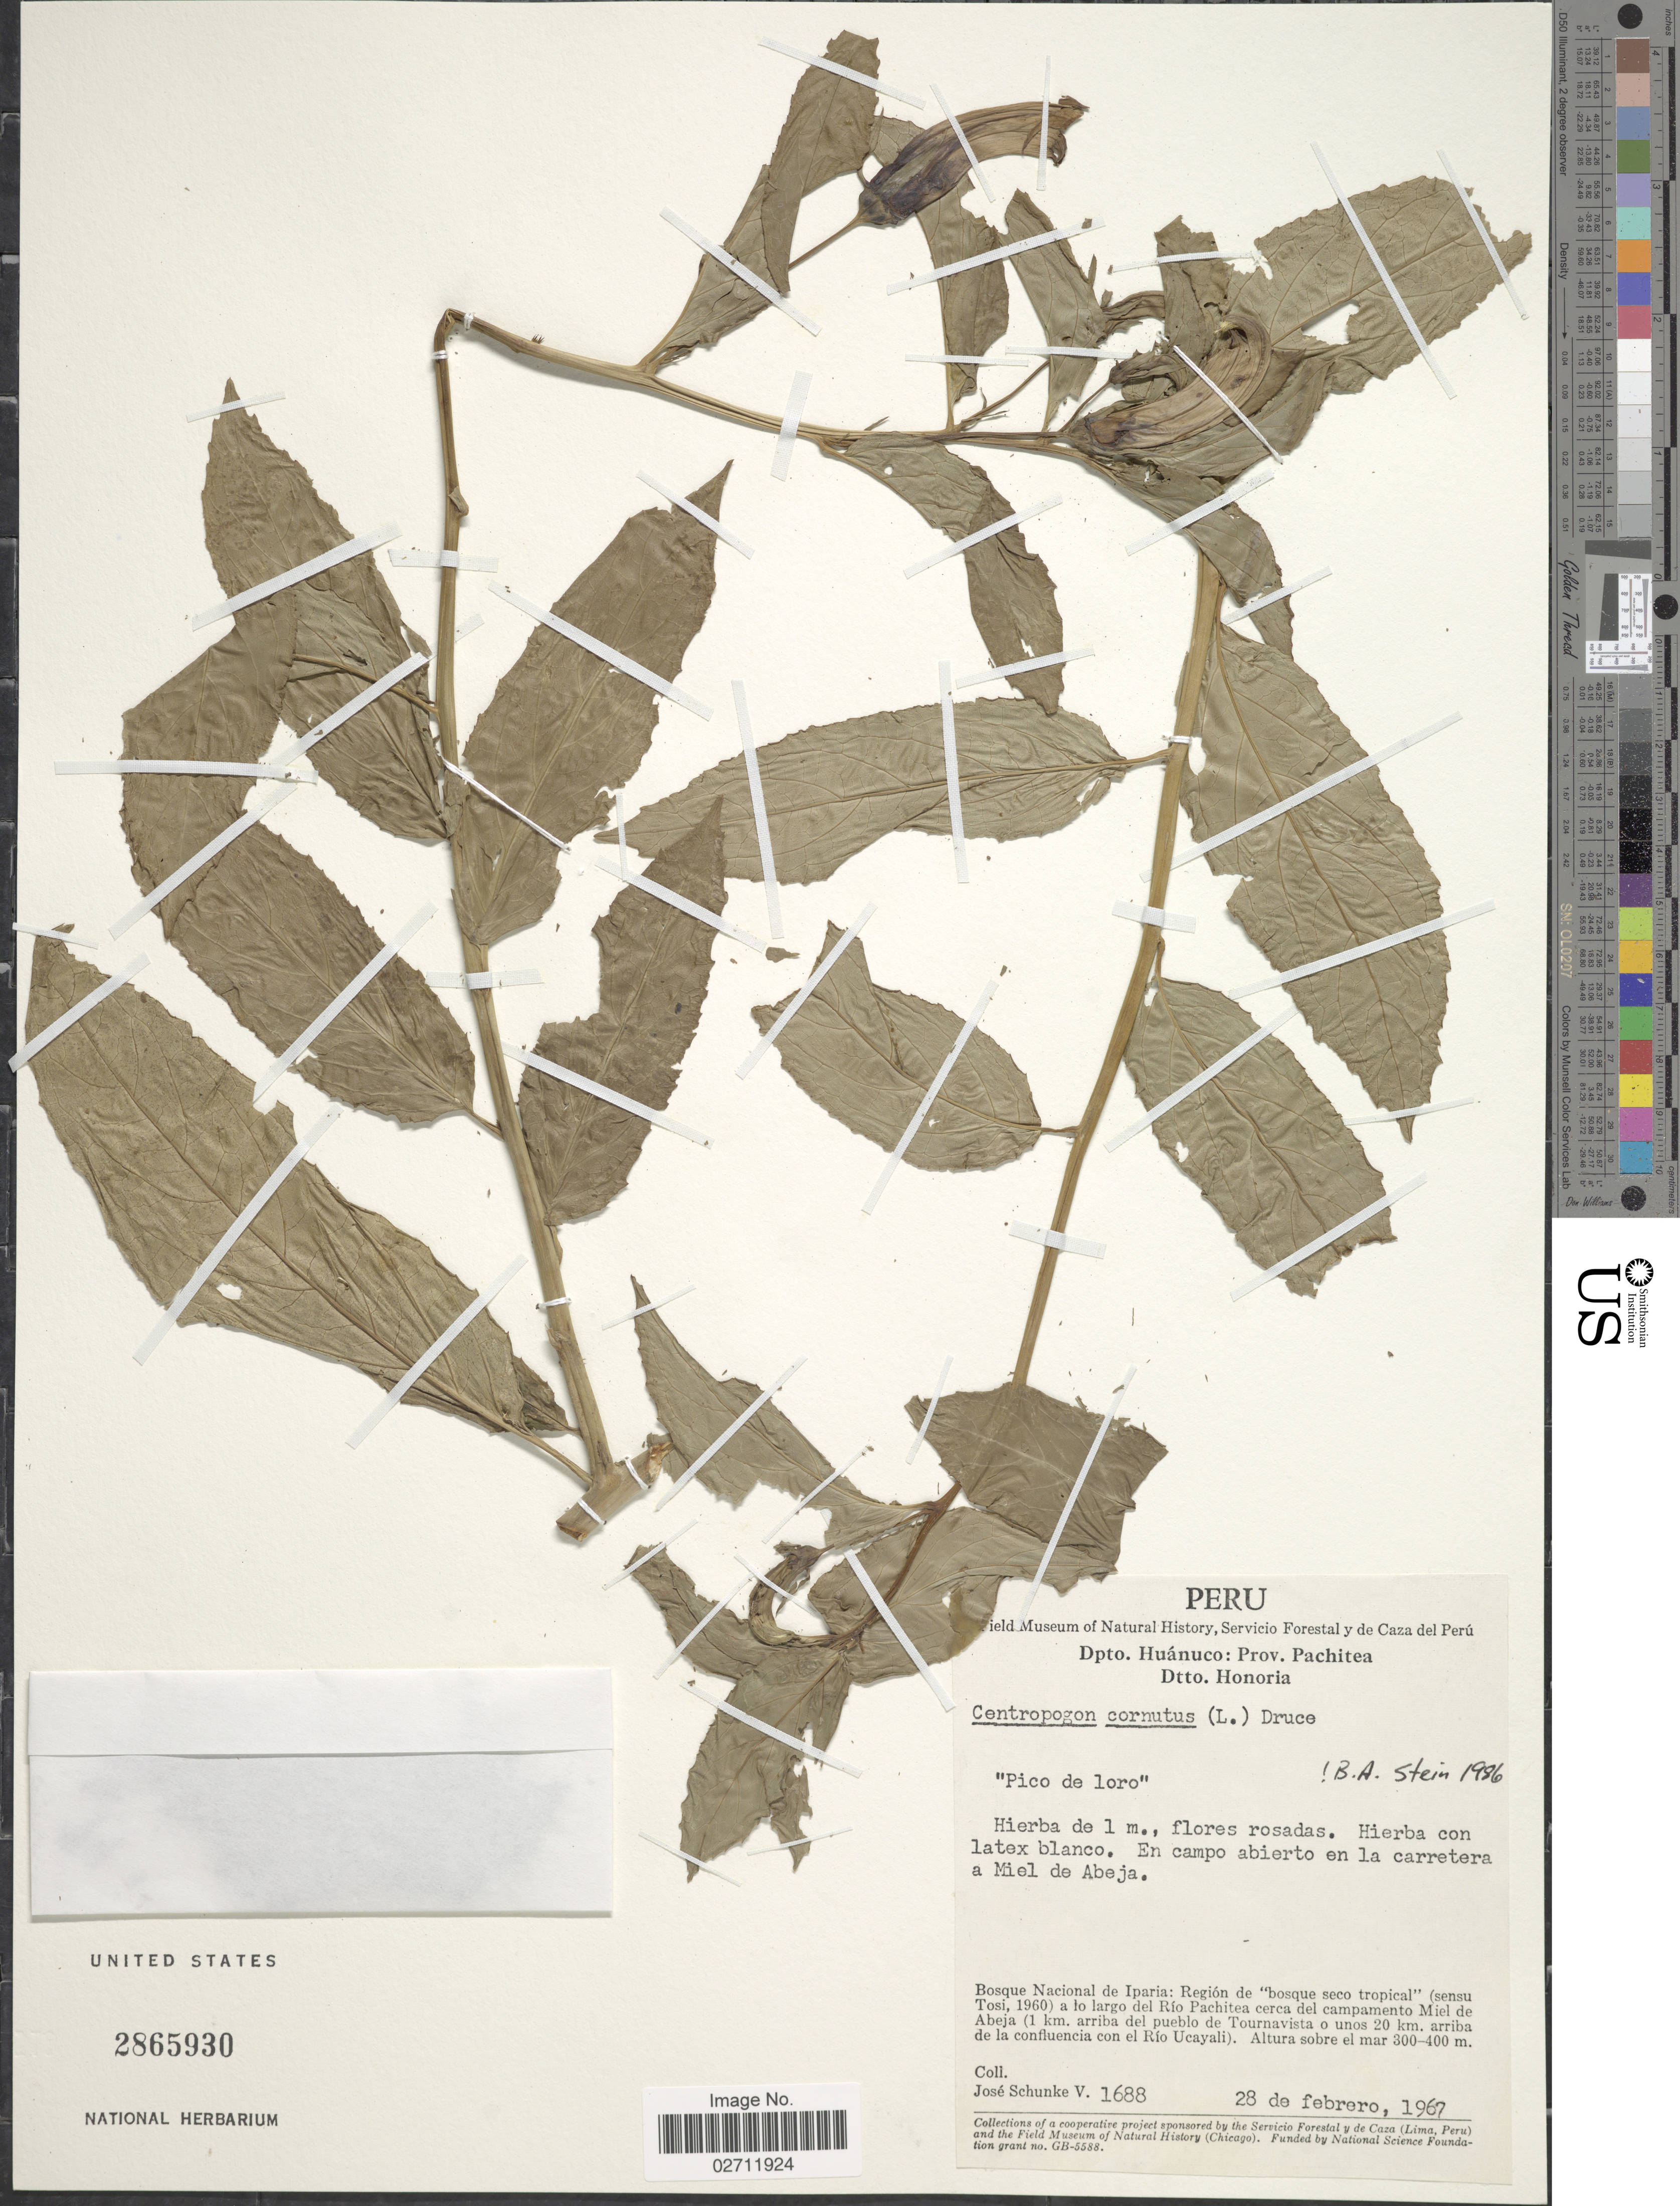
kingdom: Plantae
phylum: Tracheophyta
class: Magnoliopsida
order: Asterales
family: Campanulaceae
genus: Centropogon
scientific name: Centropogon cornutus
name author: (L.) Druce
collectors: J. Schunke Vigo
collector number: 1688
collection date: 1967-02-28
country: Peru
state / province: Huánuco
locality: Prov. Pachitea, Dtto. Honoria, en campo abierto en la carretera a Miel de Abeja, Bosque Nacional de Iparia: Region de "bosque seco tropical"(sensu Tosi, 1960) a lo largo del Rio Pachitea cerca del campamento Miel de Abeja (1 km. arriba del pueblo de Tournavista o unos 20 km. arriba de la confluencia con el Rio Ucayali).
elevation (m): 300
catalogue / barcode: US 2865930